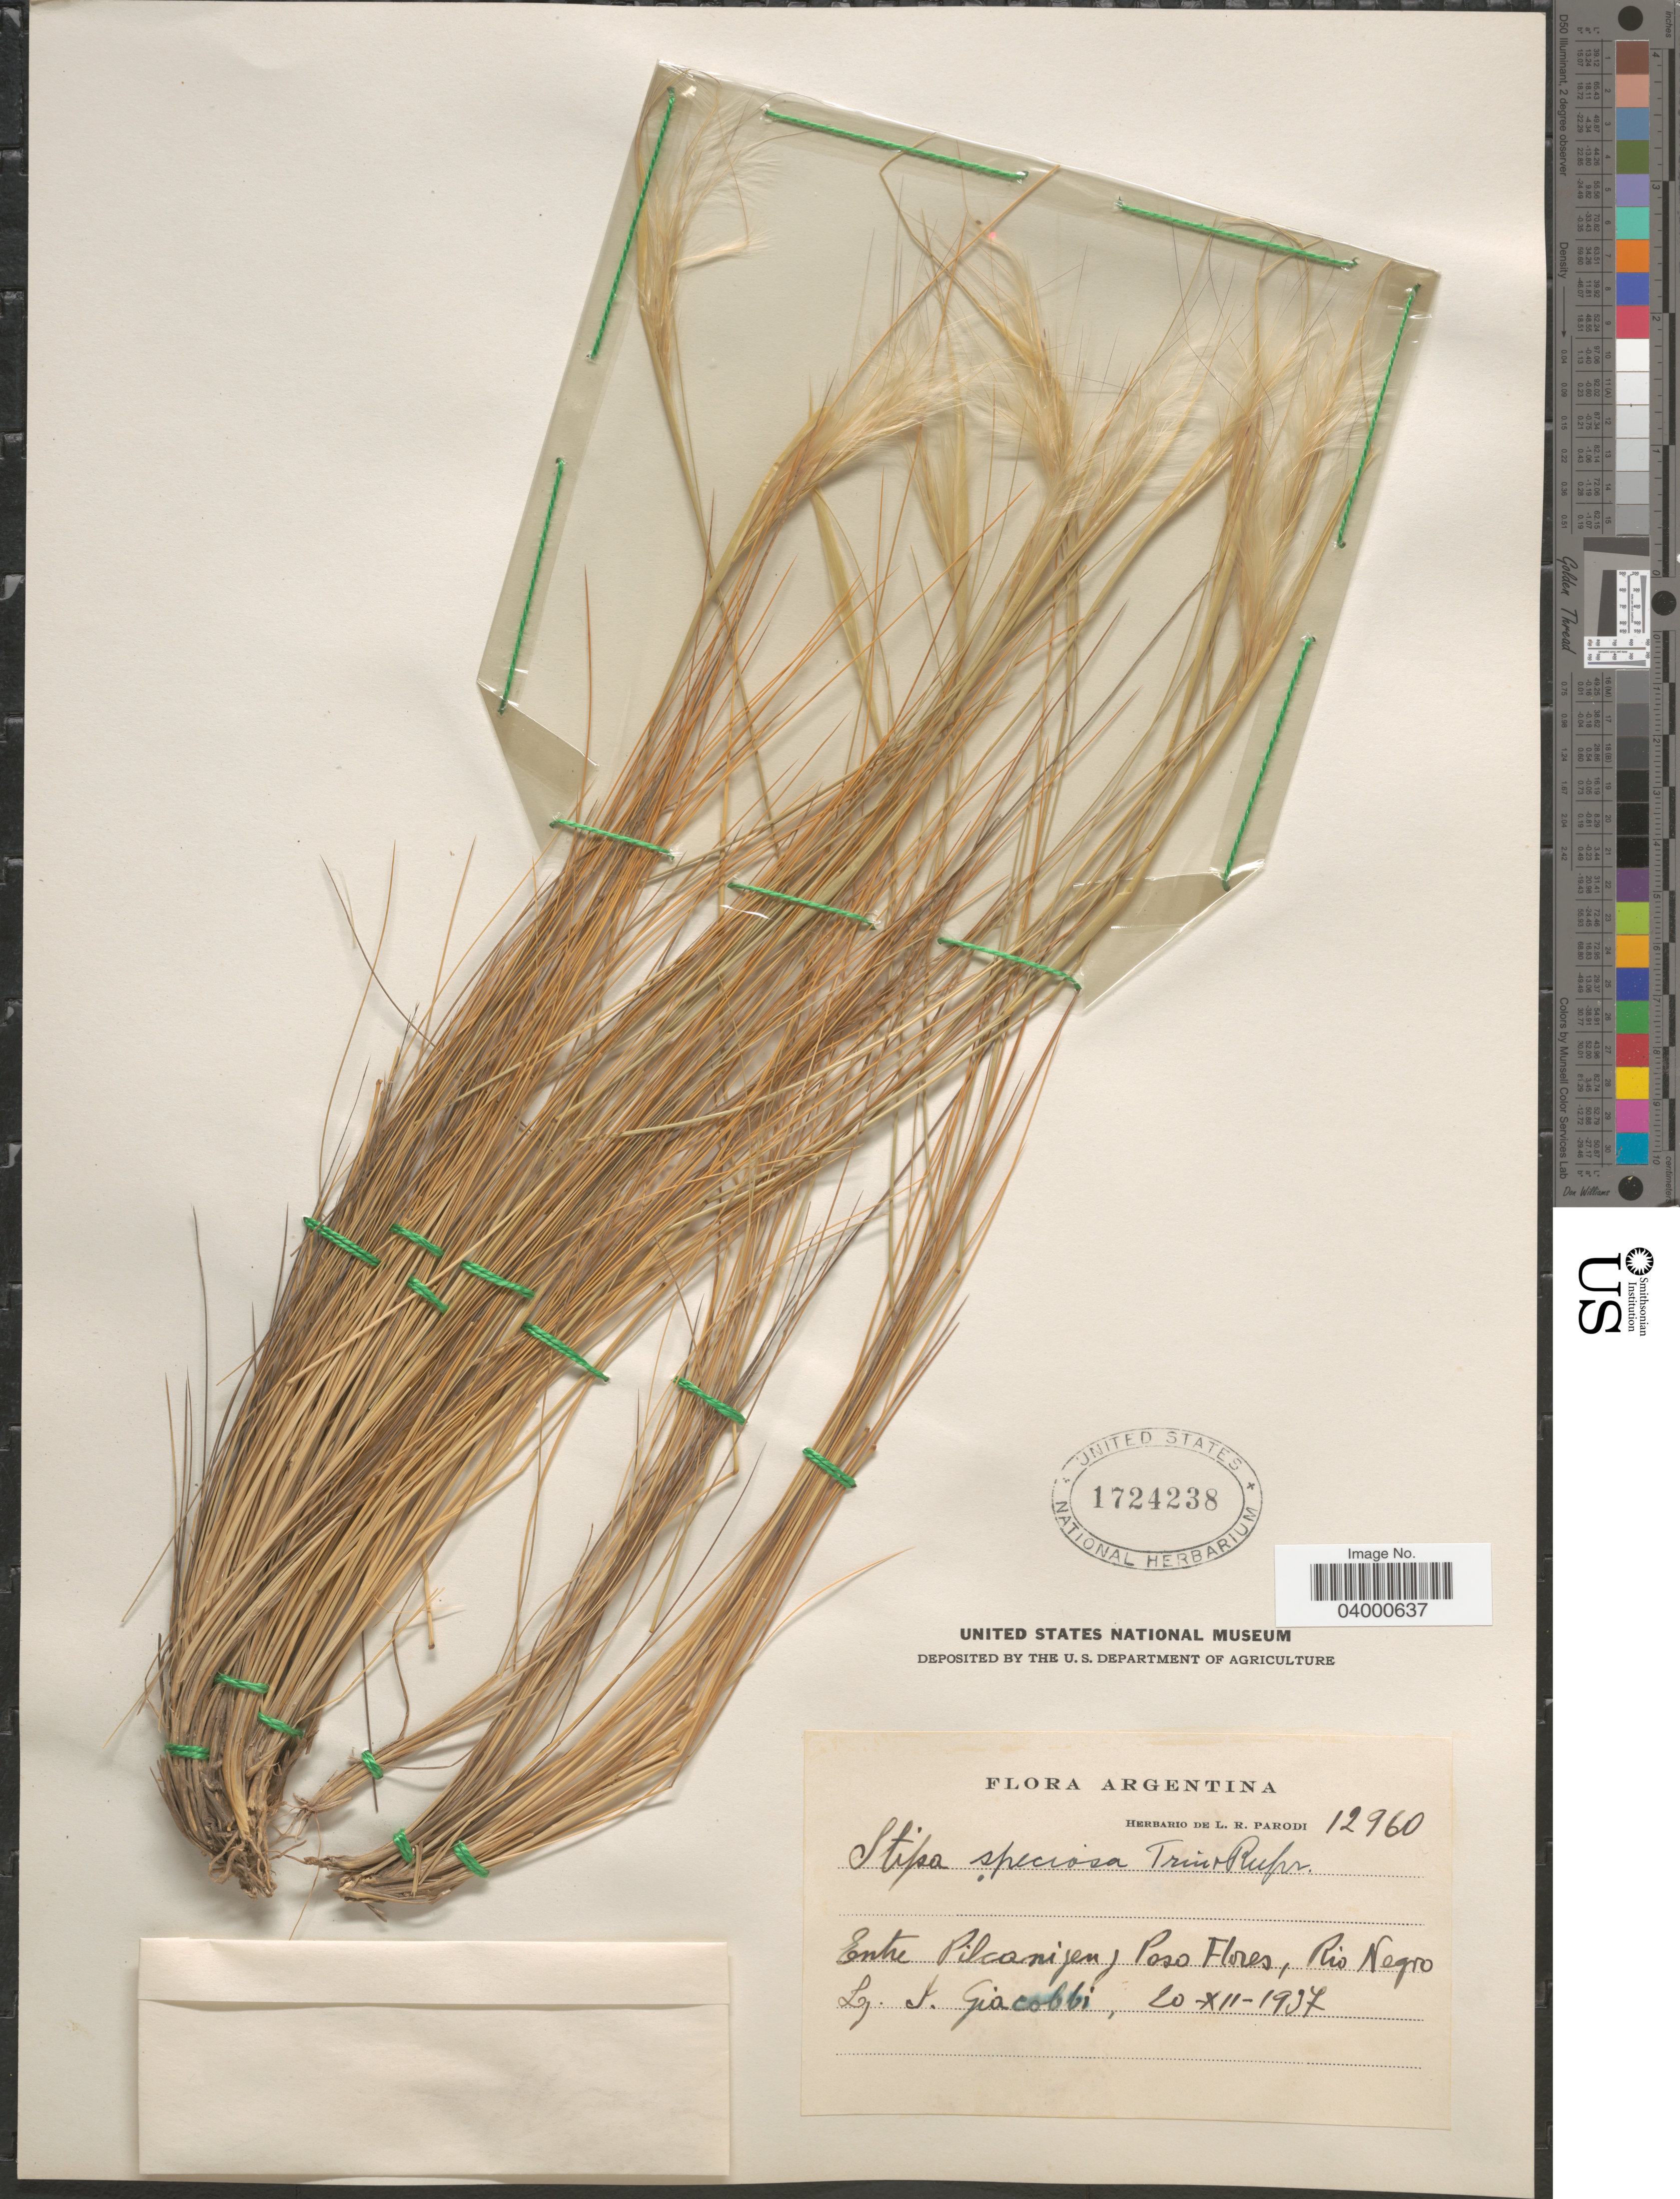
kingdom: Plantae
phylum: Tracheophyta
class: Liliopsida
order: Poales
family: Poaceae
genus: Pappostipa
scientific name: Pappostipa speciosa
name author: (Trin. & Rupr.) Romasch.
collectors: J. Giocobbi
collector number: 12960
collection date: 1937-12-20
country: Argentina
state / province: Rio Negro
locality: Entre Pilconijen y Paso Flores.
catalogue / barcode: US 1724238